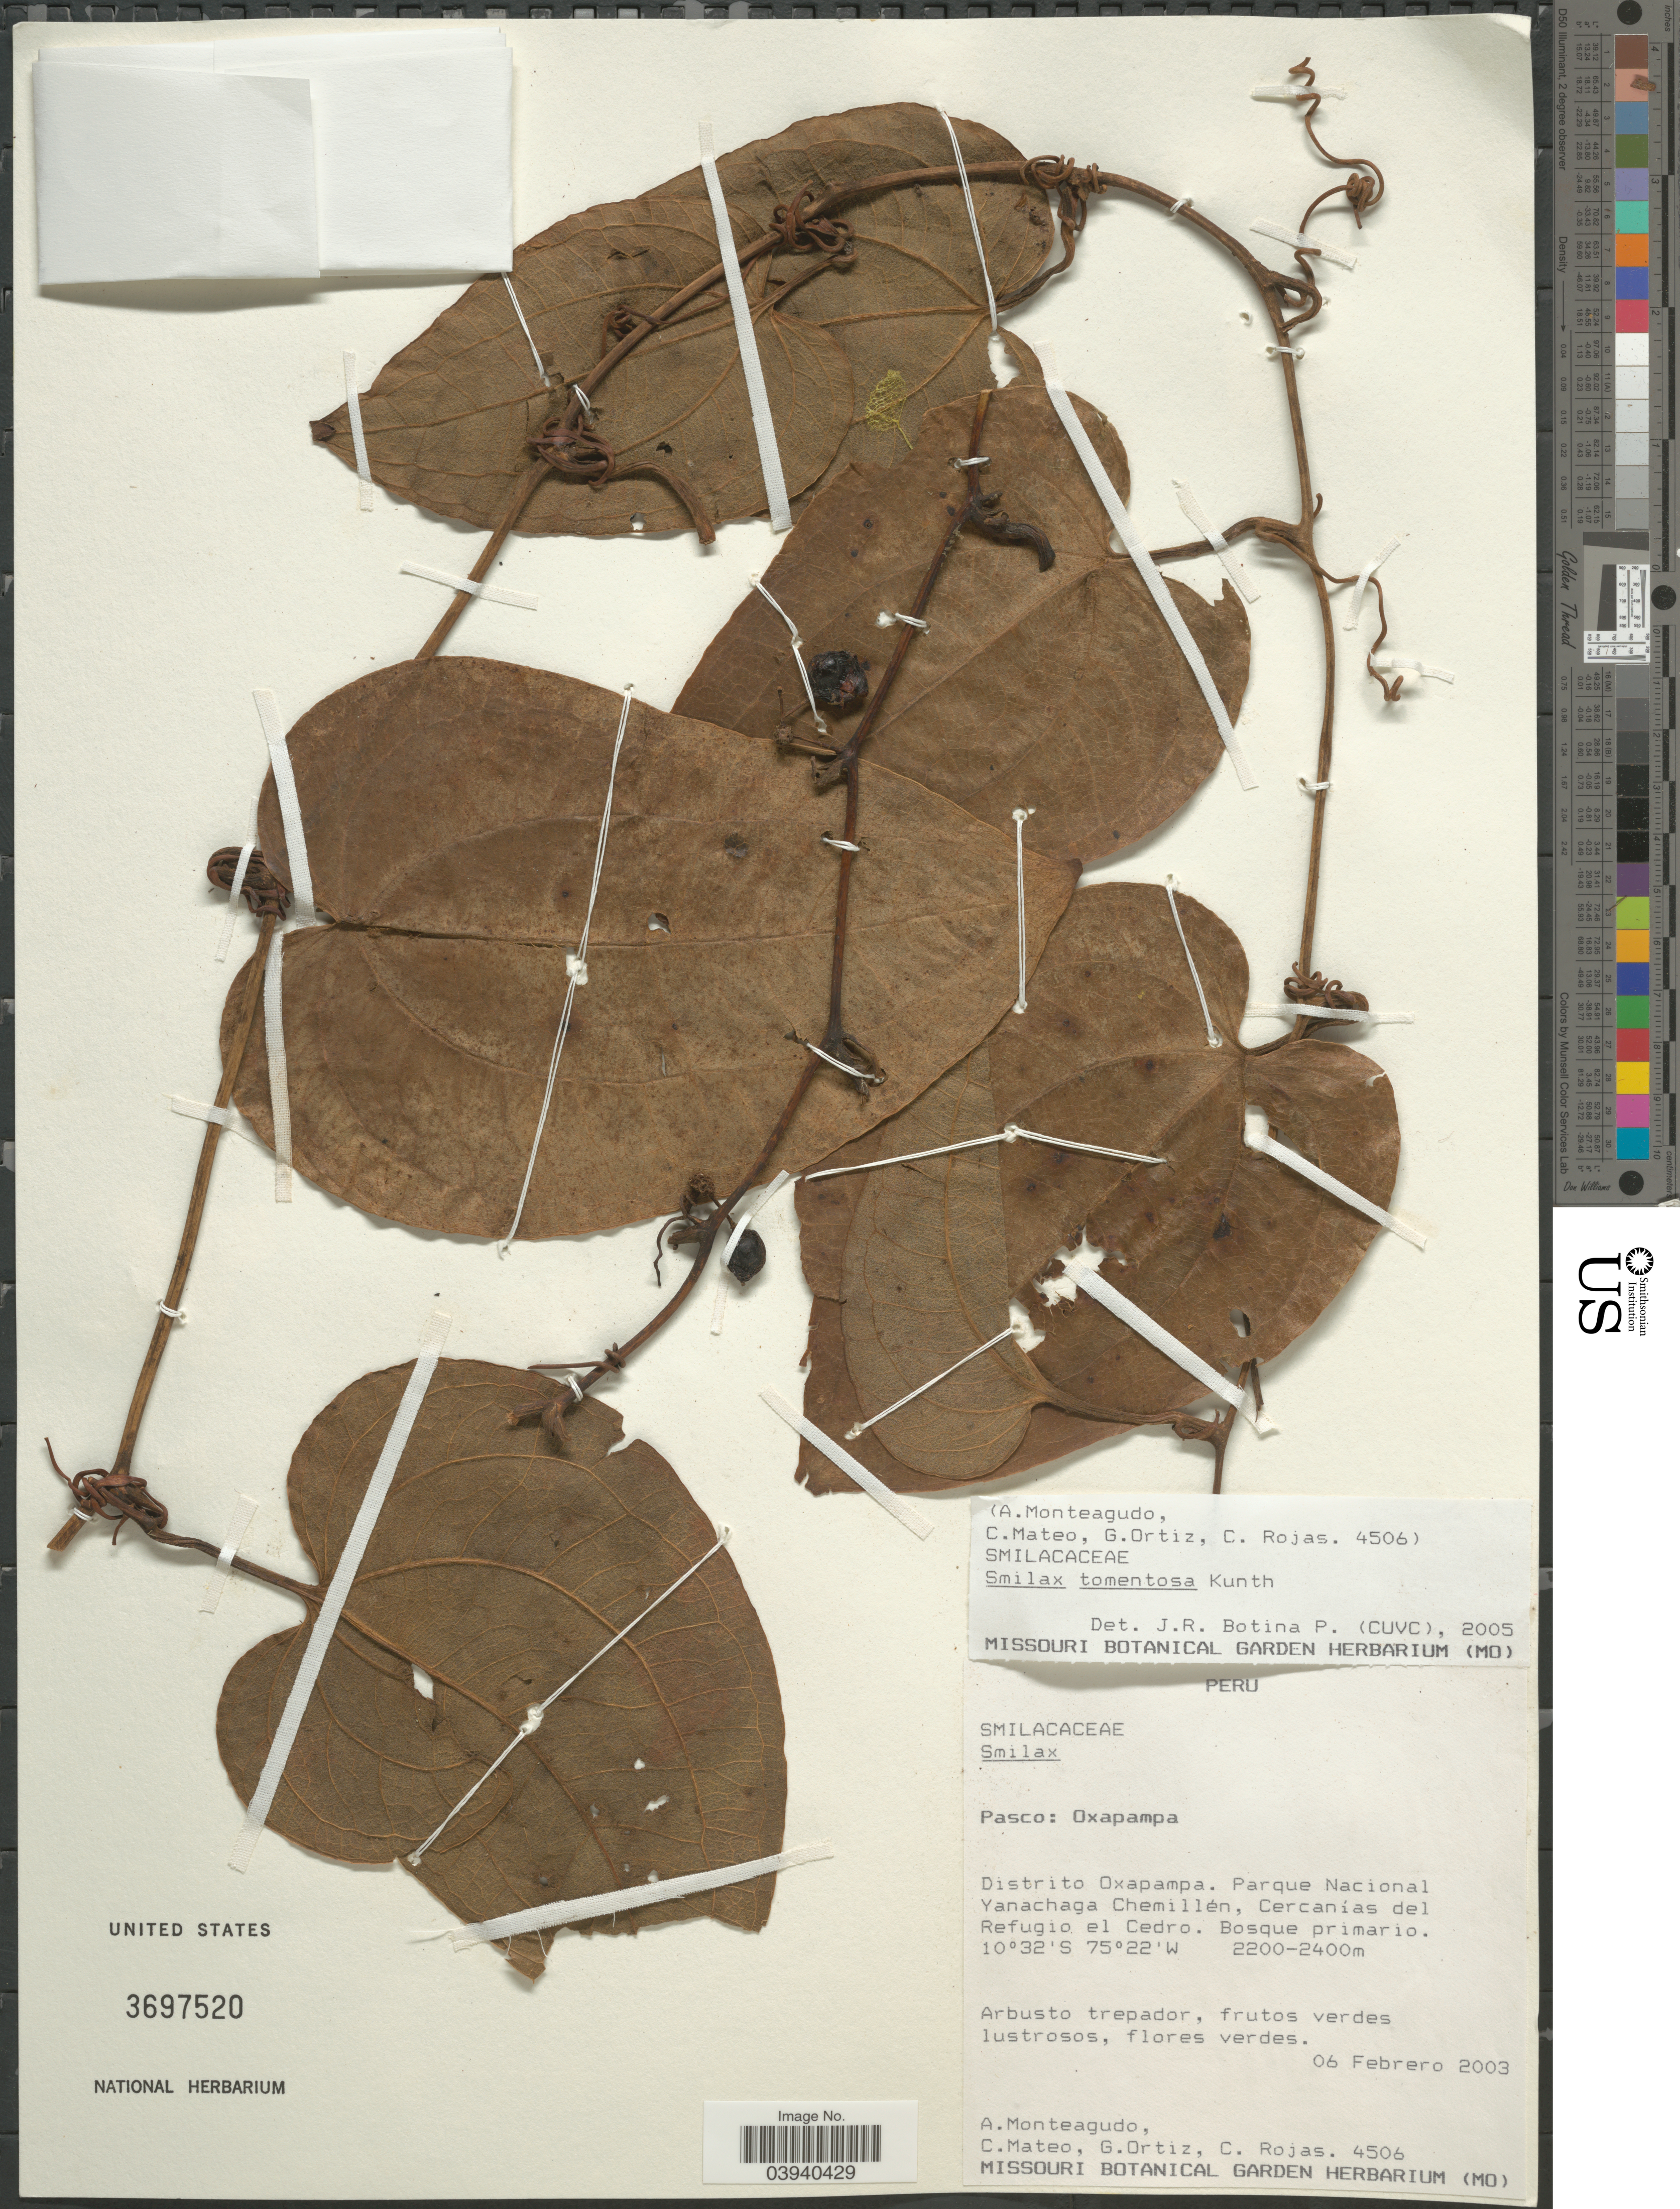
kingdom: Plantae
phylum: Tracheophyta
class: Liliopsida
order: Liliales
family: Smilacaceae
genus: Smilax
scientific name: Smilax tomentosa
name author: Kunth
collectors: A. Monteagudo, C. Mateo, G. Ortiz & C. Rojas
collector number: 4506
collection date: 2003-02-06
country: Peru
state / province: Pasco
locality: Oxapampa. Distrito Oxapampa. Parque Nacional Yanachaga Chemillén, Cercanías del Refugio el Cedro.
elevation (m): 2200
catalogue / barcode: US 3697520